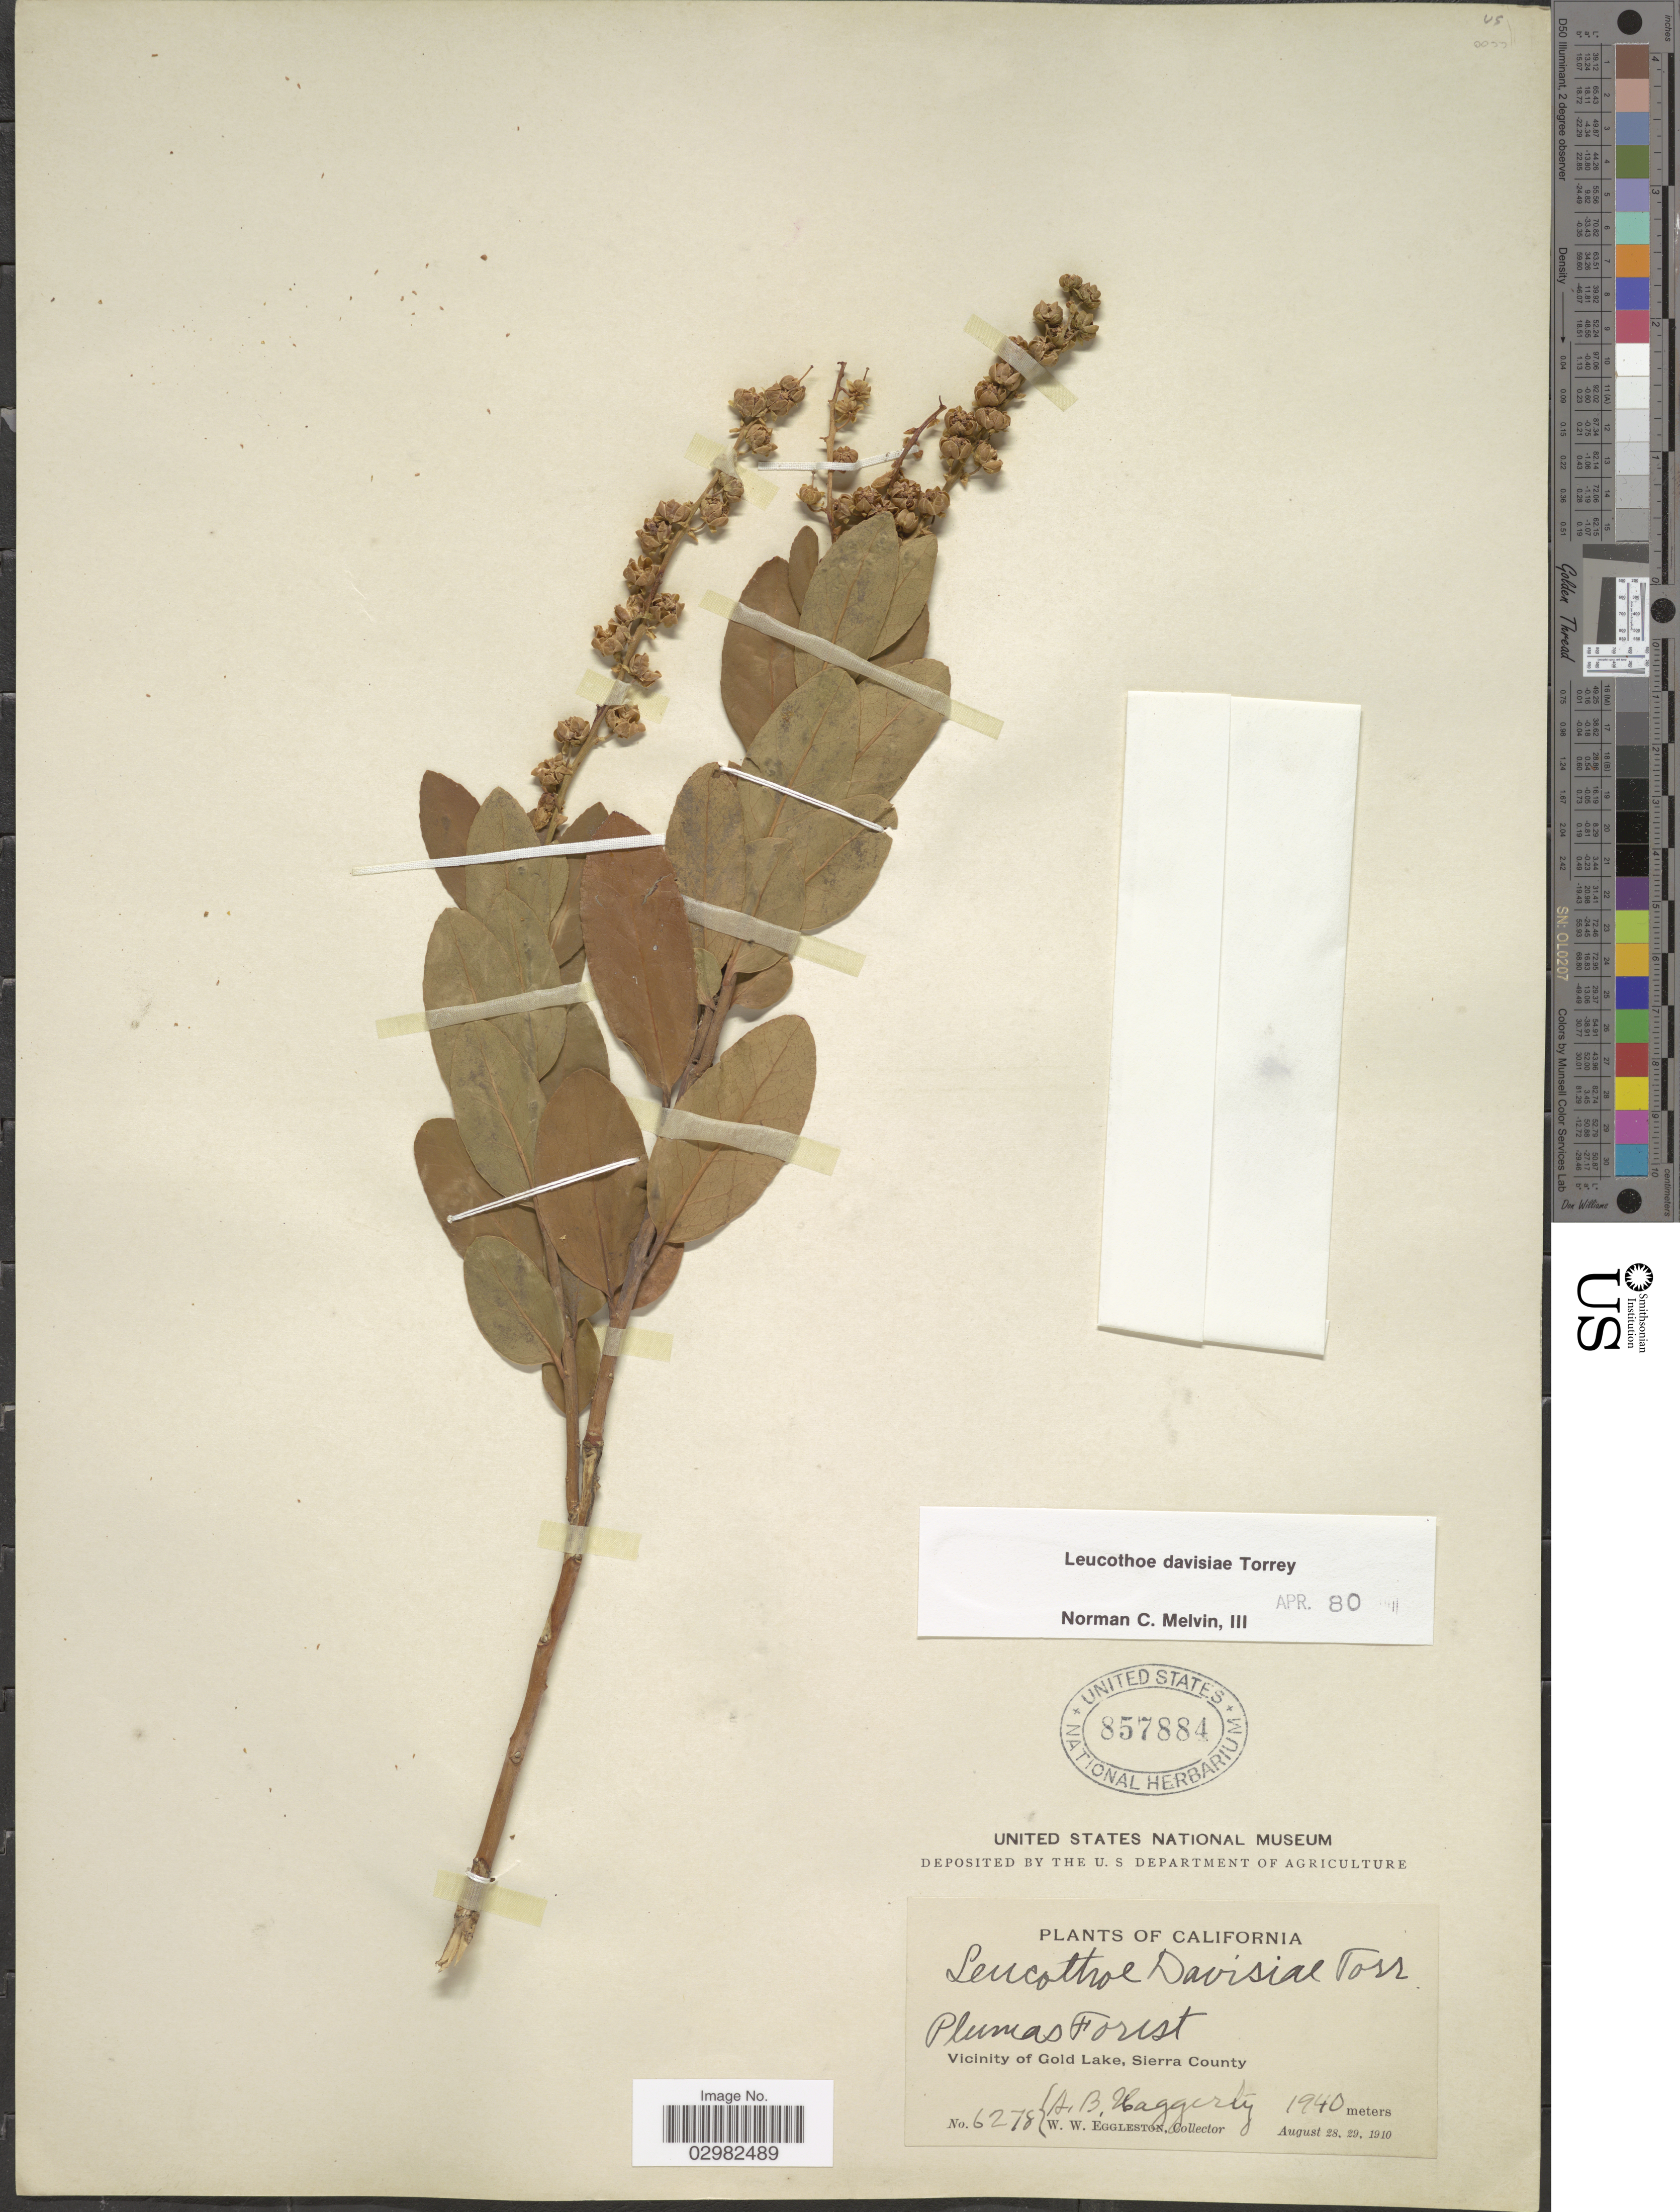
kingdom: Plantae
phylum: Tracheophyta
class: Magnoliopsida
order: Ericales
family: Ericaceae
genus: Leucothoe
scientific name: Leucothoë davisiae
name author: Torr.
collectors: A. Haggerty & W. W. Eggleston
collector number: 6278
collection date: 1910-08-28/1910-08-29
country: United States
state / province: California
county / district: Plumas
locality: Plumas County, Vicinity of Gold Lake, Sierra County.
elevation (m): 1940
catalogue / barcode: US 857884